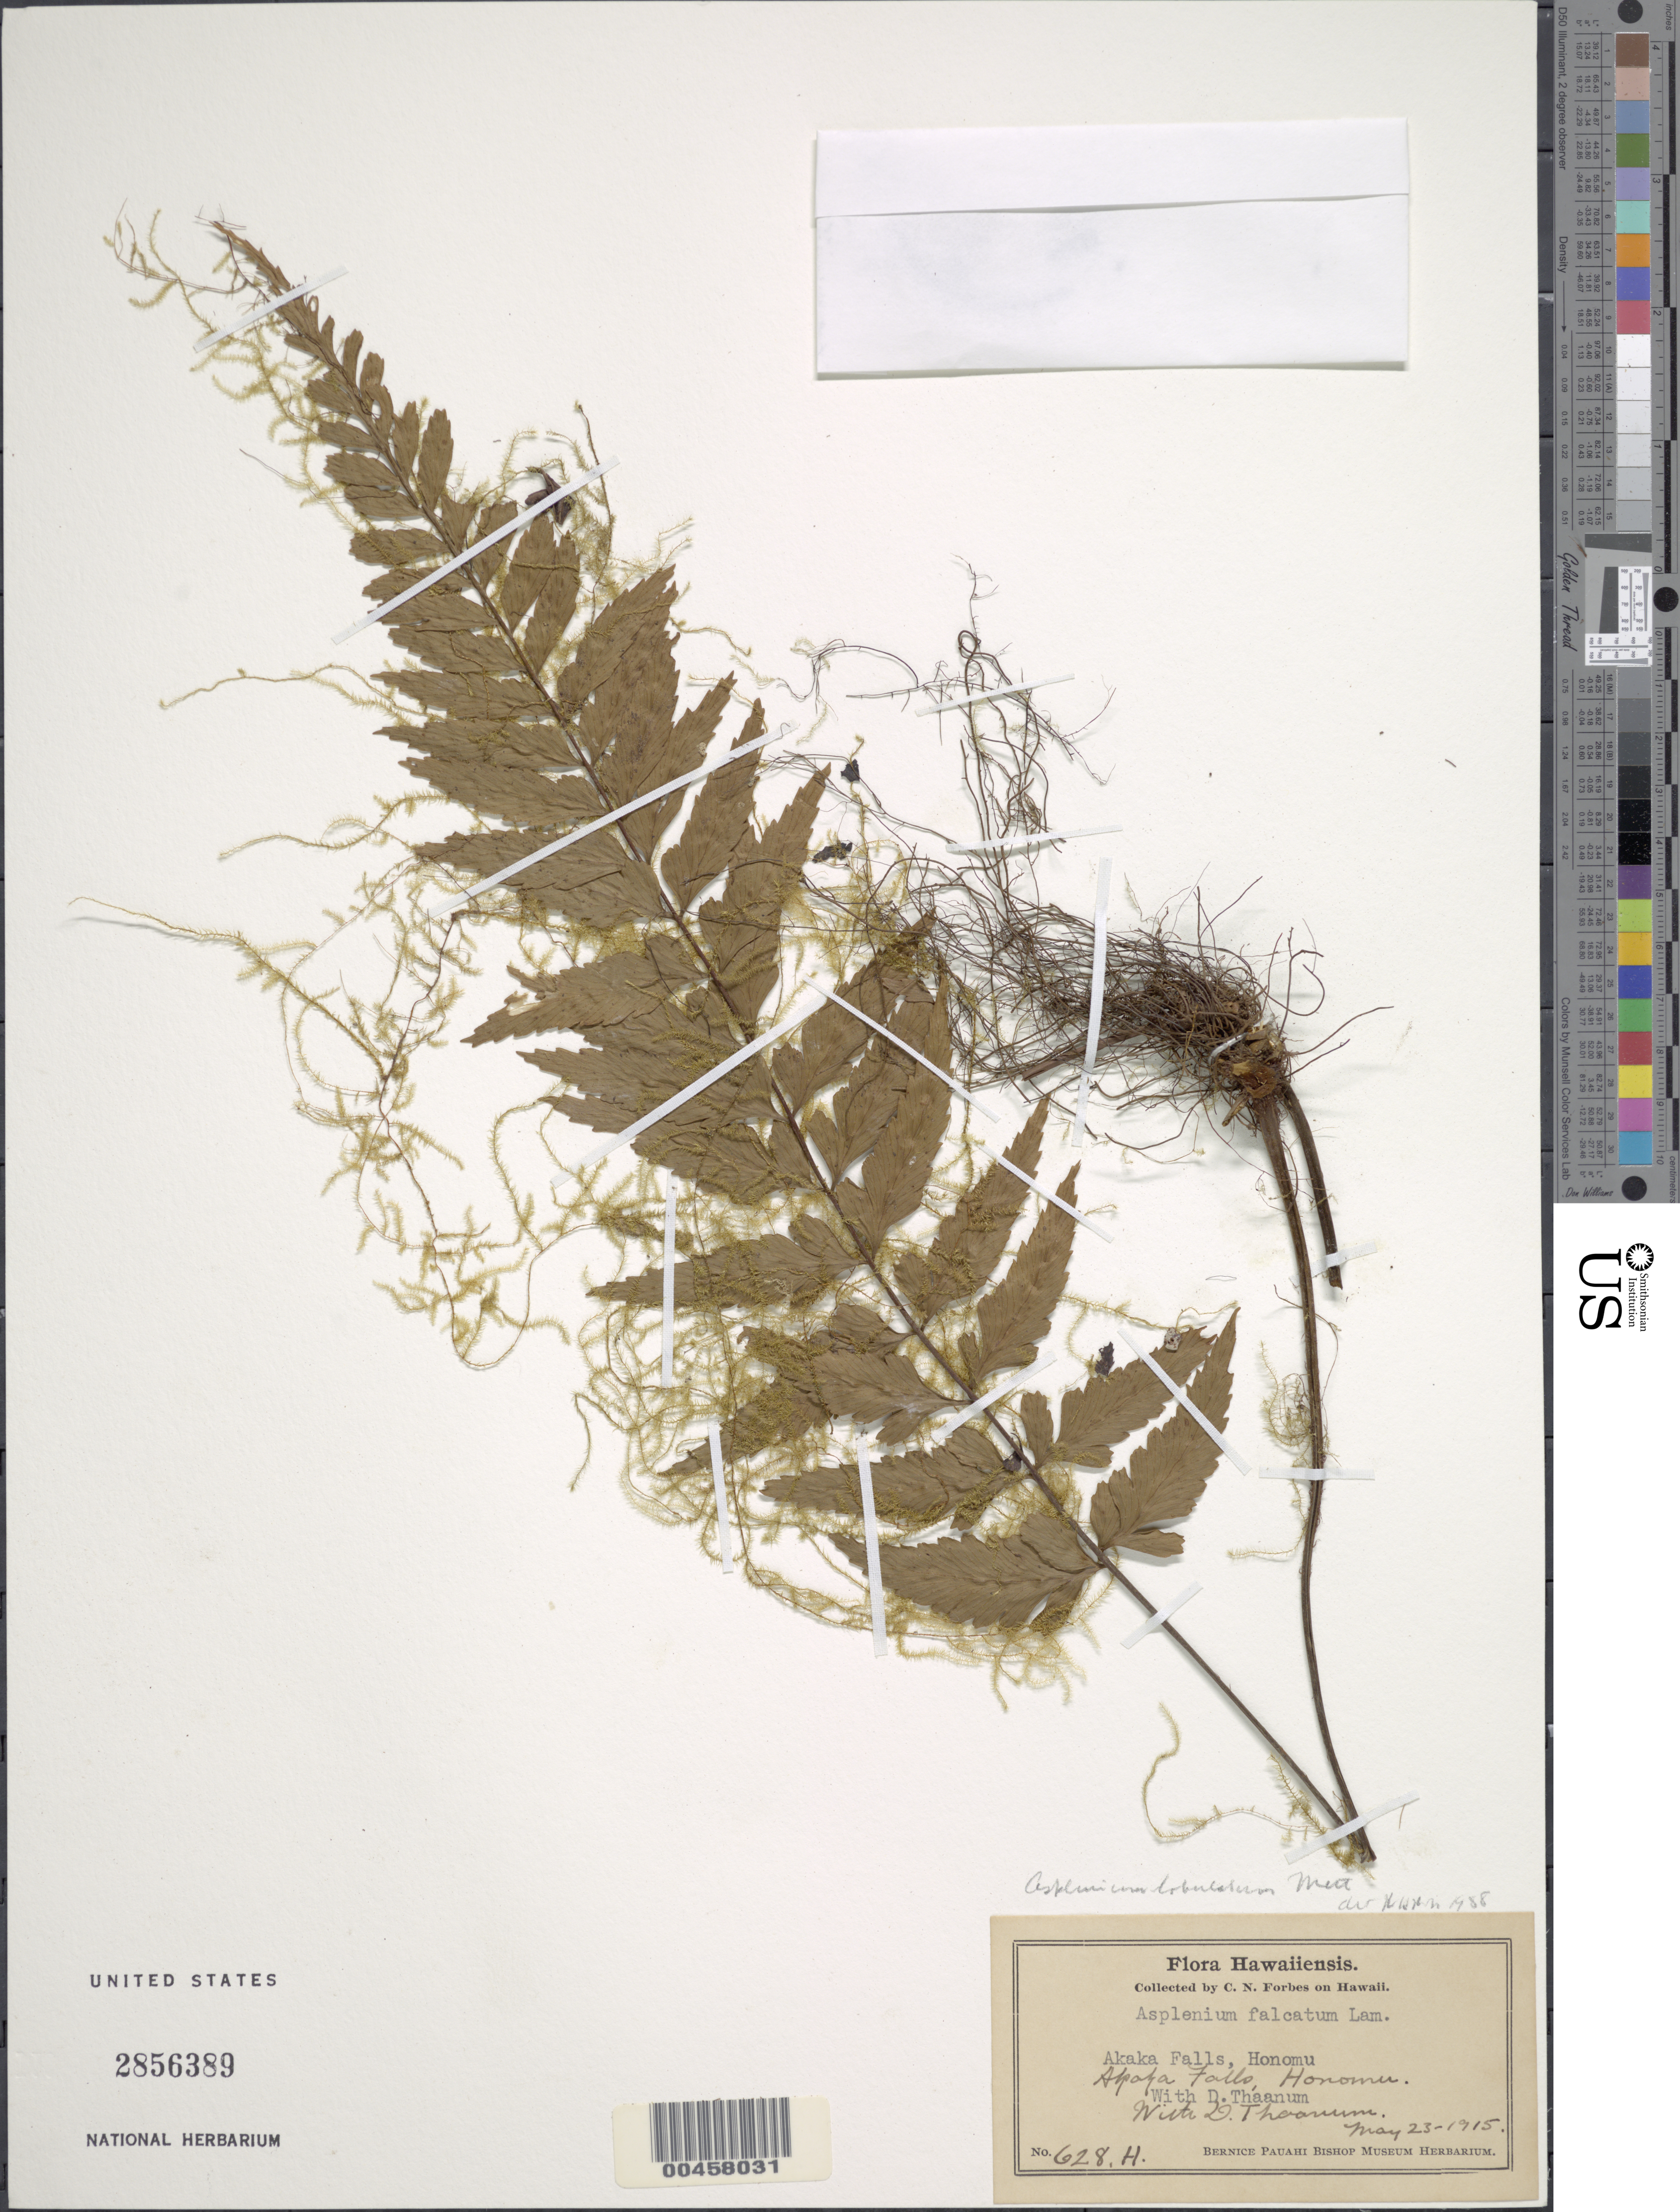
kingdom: Plantae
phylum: Tracheophyta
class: Polypodiopsida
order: Polypodiales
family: Aspleniaceae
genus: Asplenium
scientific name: Asplenium lobulatum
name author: Mett.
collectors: C. N. Forbes & D. Thaanum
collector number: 628.H.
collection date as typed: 23 May 1915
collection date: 1915-05-23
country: United States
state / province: Hawaii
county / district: Hawaii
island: Hawaii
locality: Akaka Falls, Honomu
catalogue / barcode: US 2856389